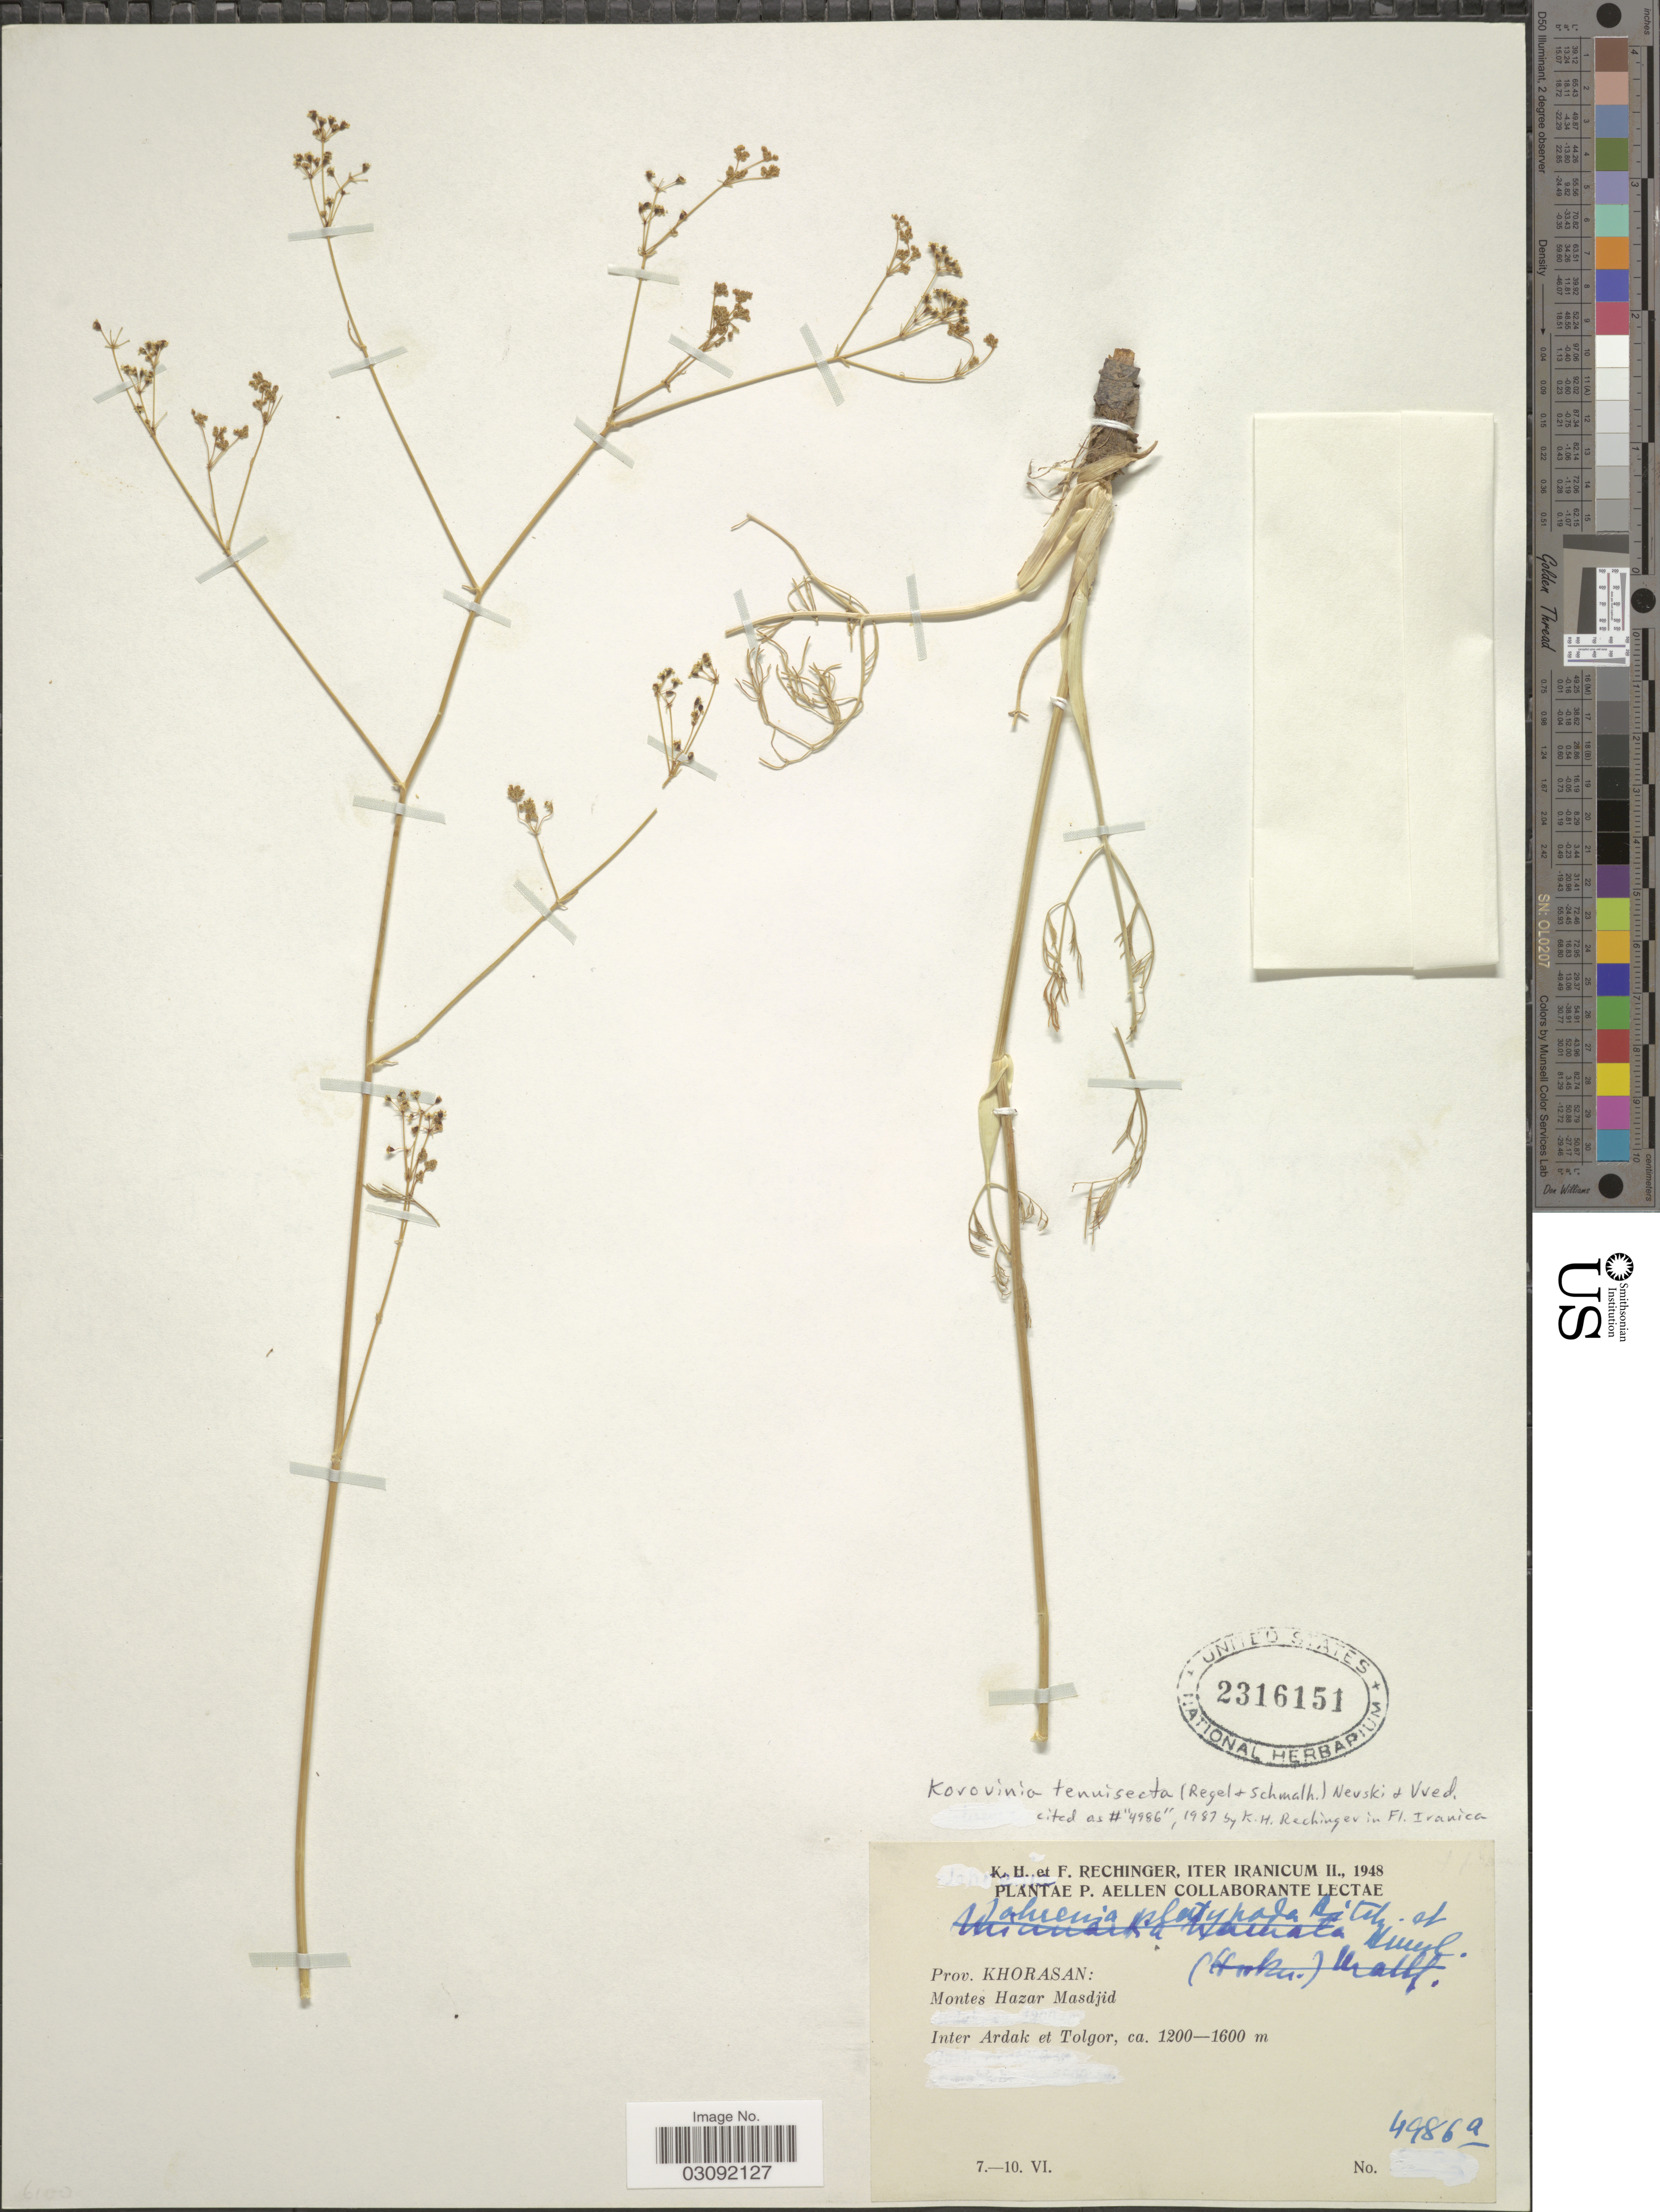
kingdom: Plantae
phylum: Tracheophyta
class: Magnoliopsida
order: Apiales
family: Apiaceae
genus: Korovinia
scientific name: Korovinia tenuisecta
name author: (Regel & Schmalh.) Nevski & Vved.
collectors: K. H. Rechinger & F. Rechinger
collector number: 4986a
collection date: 1948-06-07/1948-06-10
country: Iran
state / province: Khorasan [obsolete]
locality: Prov. Khorosan: Montes Hazar Masdjid. Inter Ardak et Tolgor.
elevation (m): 1200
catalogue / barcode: US 2316151